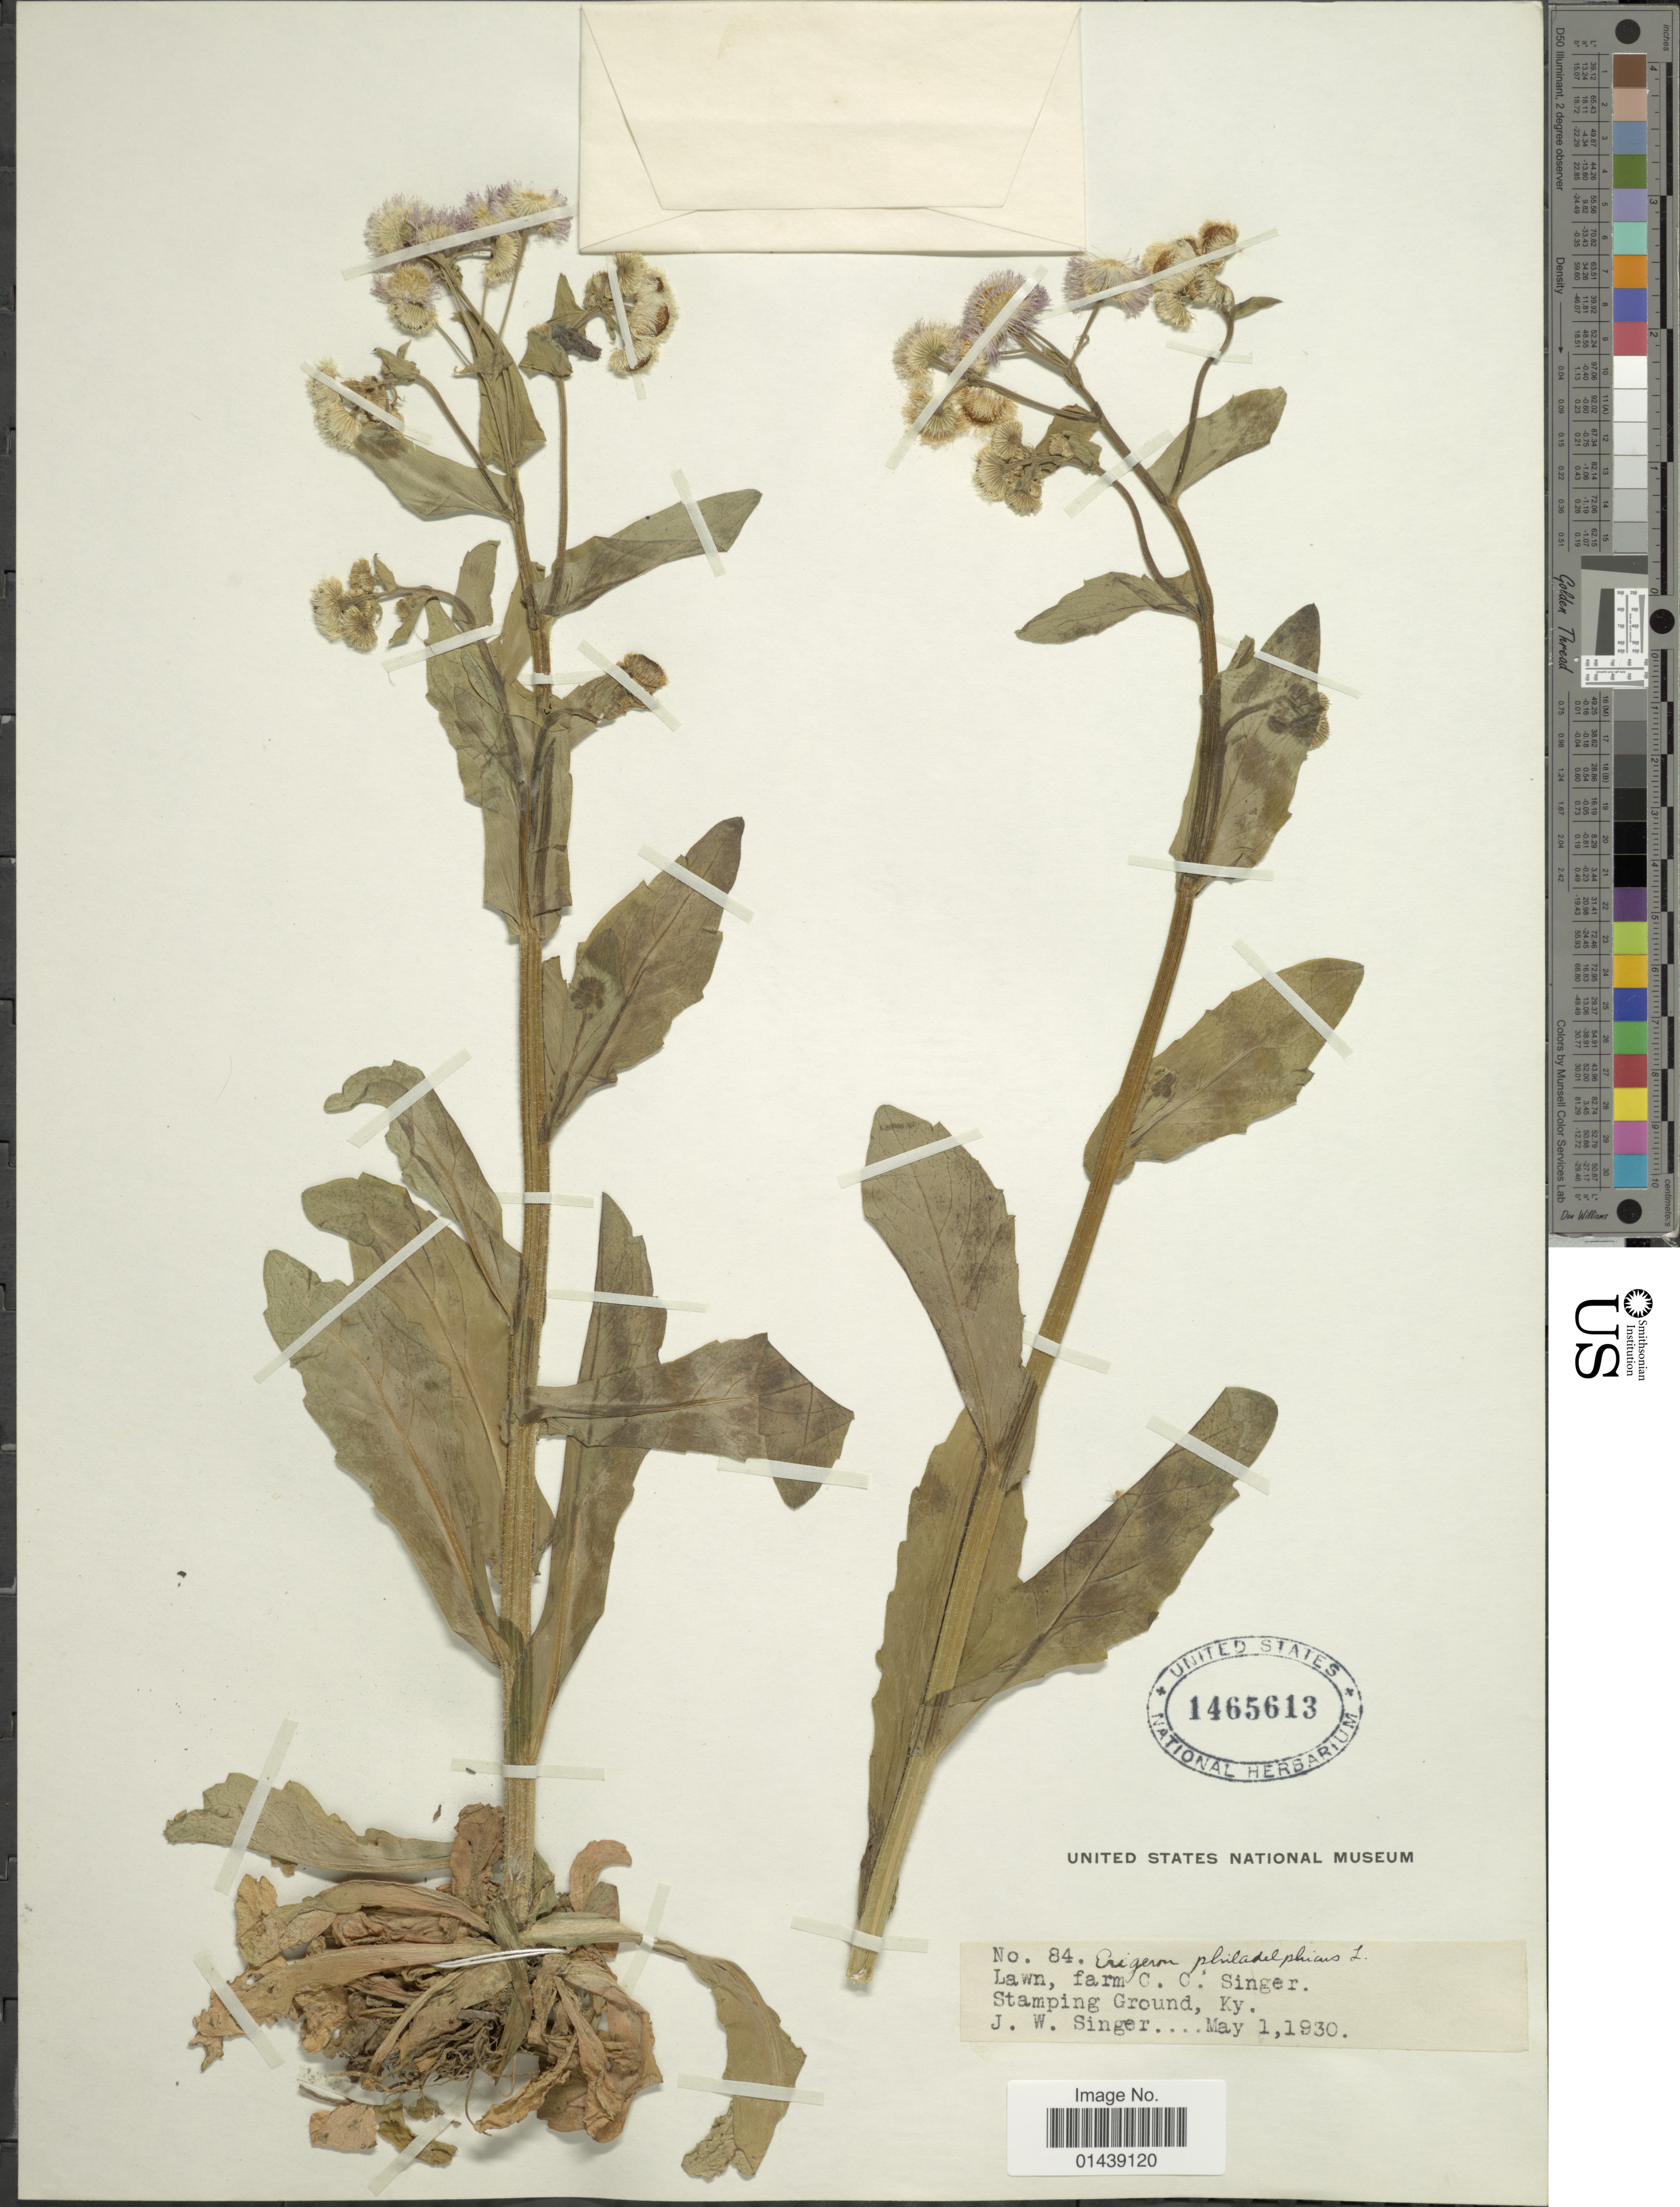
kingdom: Plantae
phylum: Tracheophyta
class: Magnoliopsida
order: Asterales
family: Asteraceae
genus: Erigeron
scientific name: Erigeron philadelphicus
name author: L.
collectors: J. EW. Singer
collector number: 84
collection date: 1930-05-01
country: United States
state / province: Kentucky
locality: Lawn, farm C. C. Singer. Stamping Ground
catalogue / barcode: US 1465613